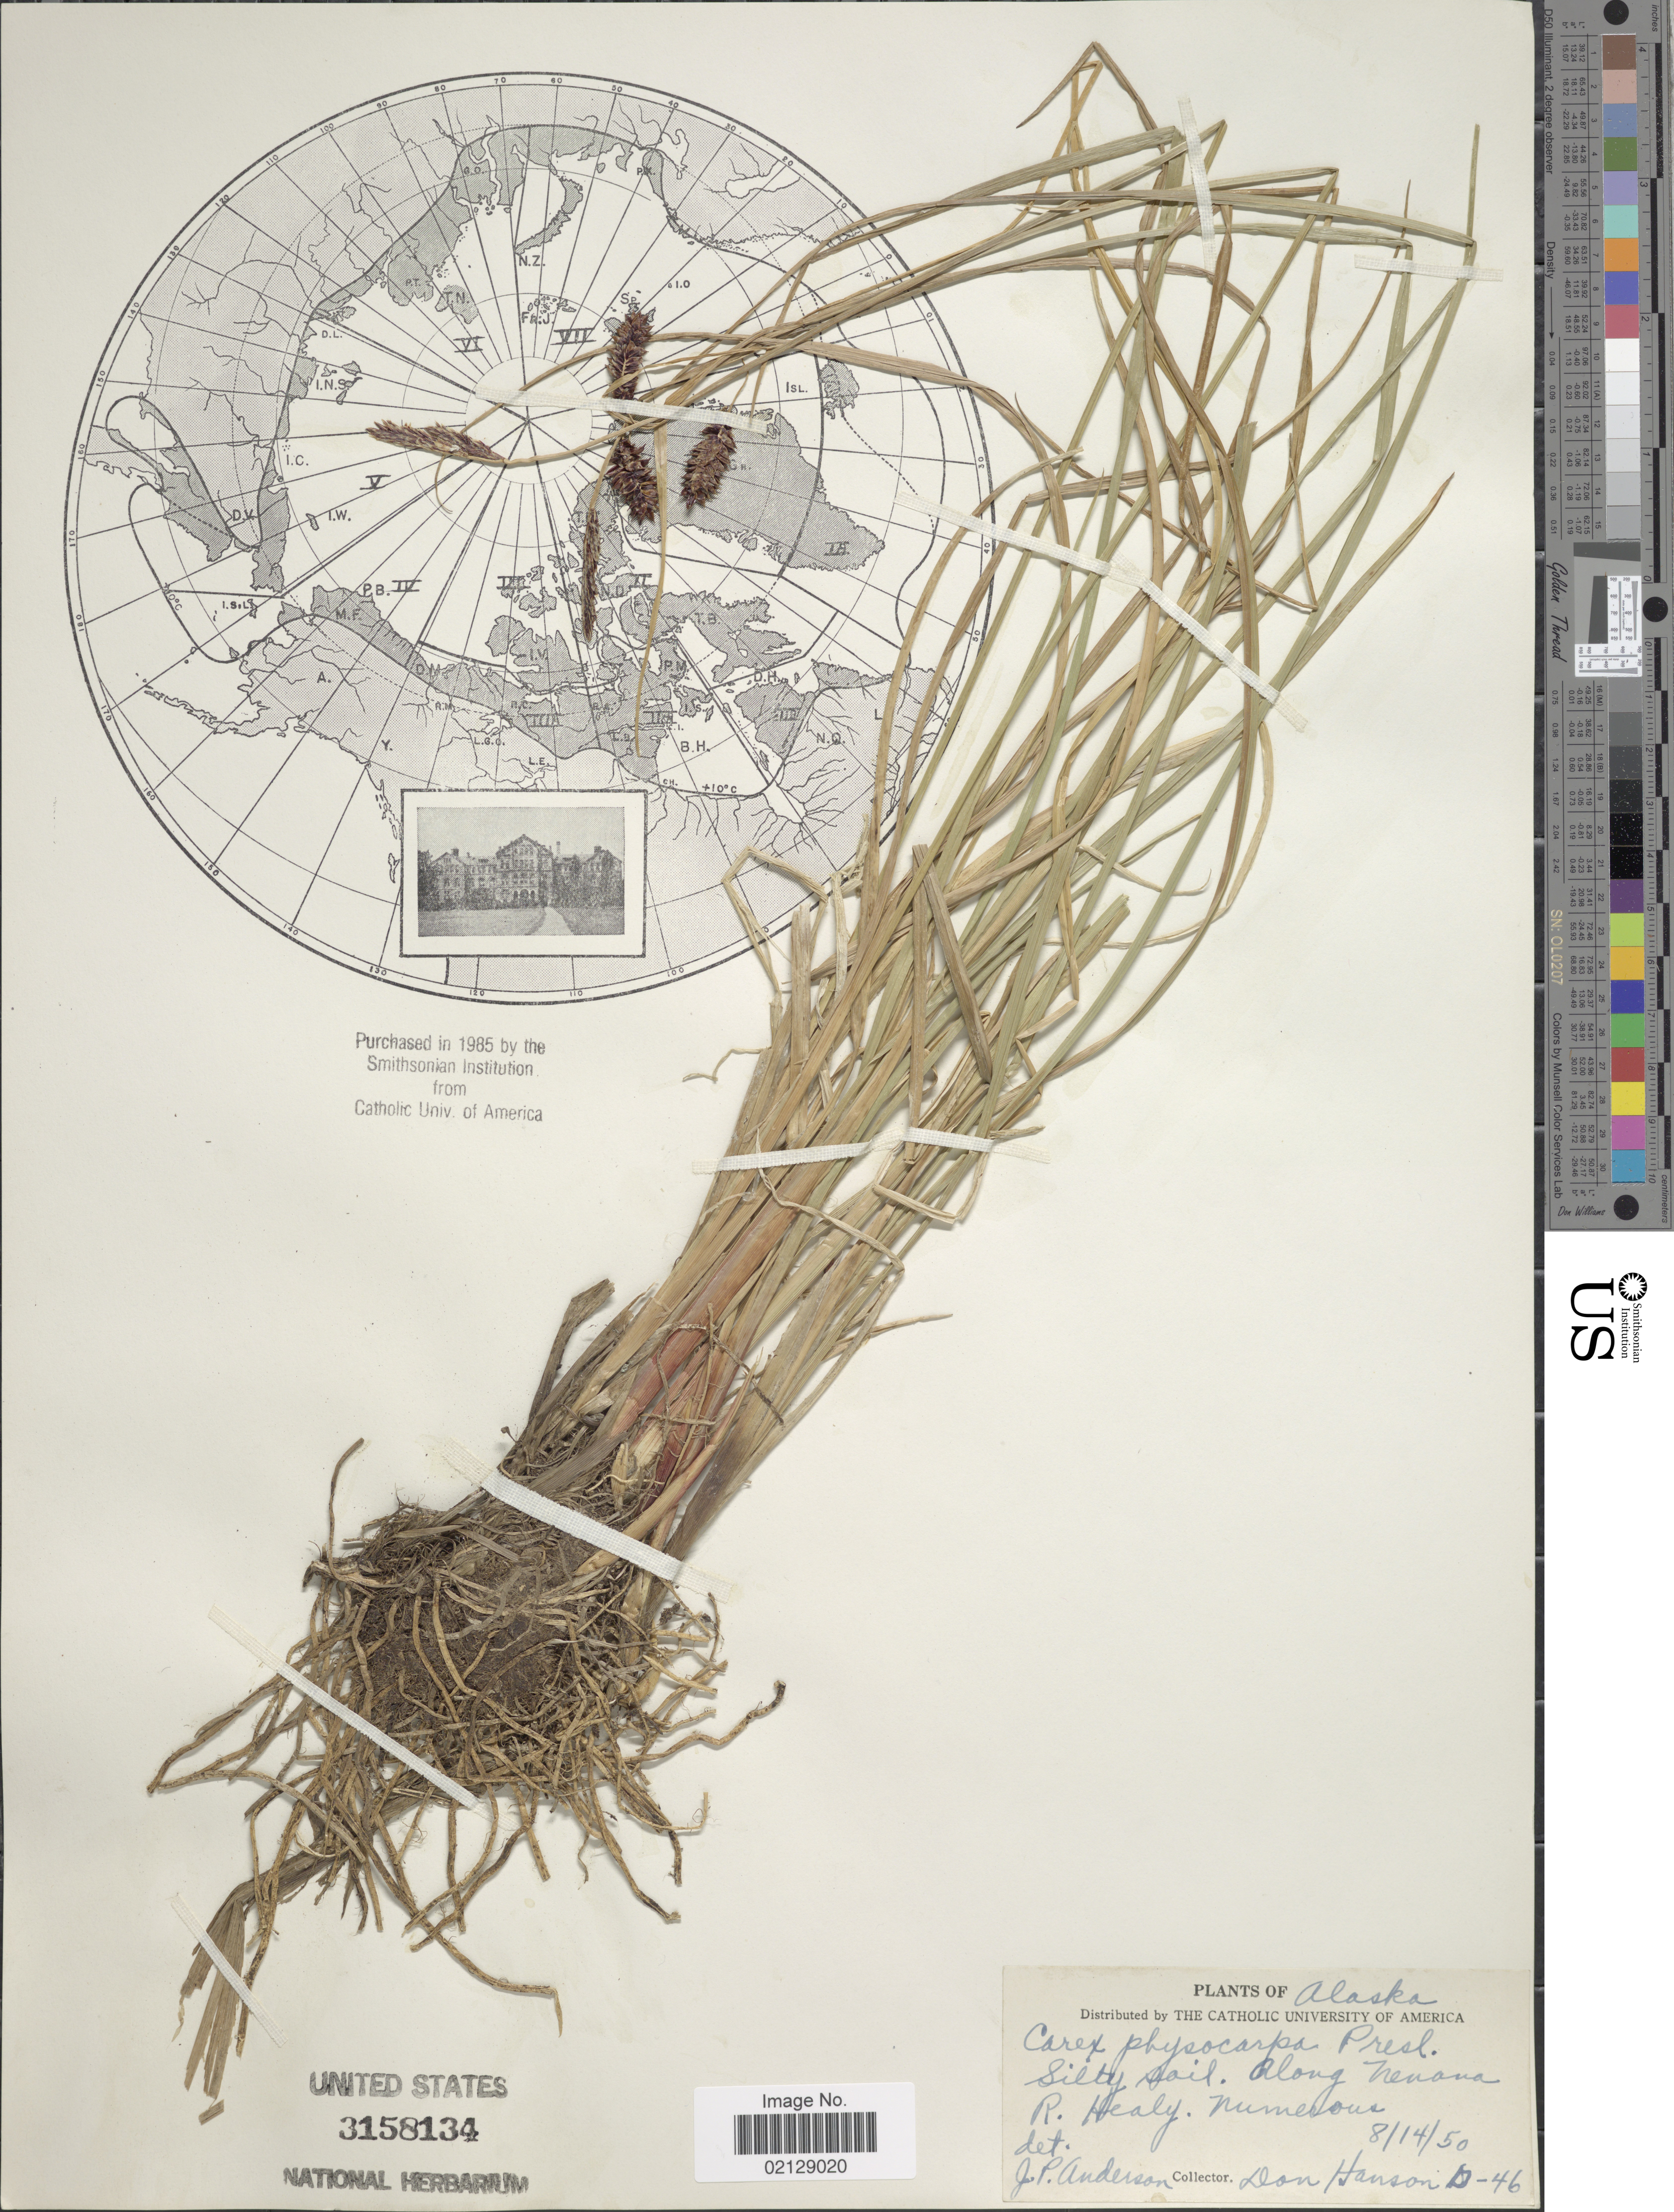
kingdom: Plantae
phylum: Tracheophyta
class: Liliopsida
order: Poales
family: Cyperaceae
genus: Carex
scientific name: Carex saxatilis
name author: L.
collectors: D. Hanson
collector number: D-46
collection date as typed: Transcribed d/m/y: 14/8/50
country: United States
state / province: Alaska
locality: Along Nenana R. Healy.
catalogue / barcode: US 3158134